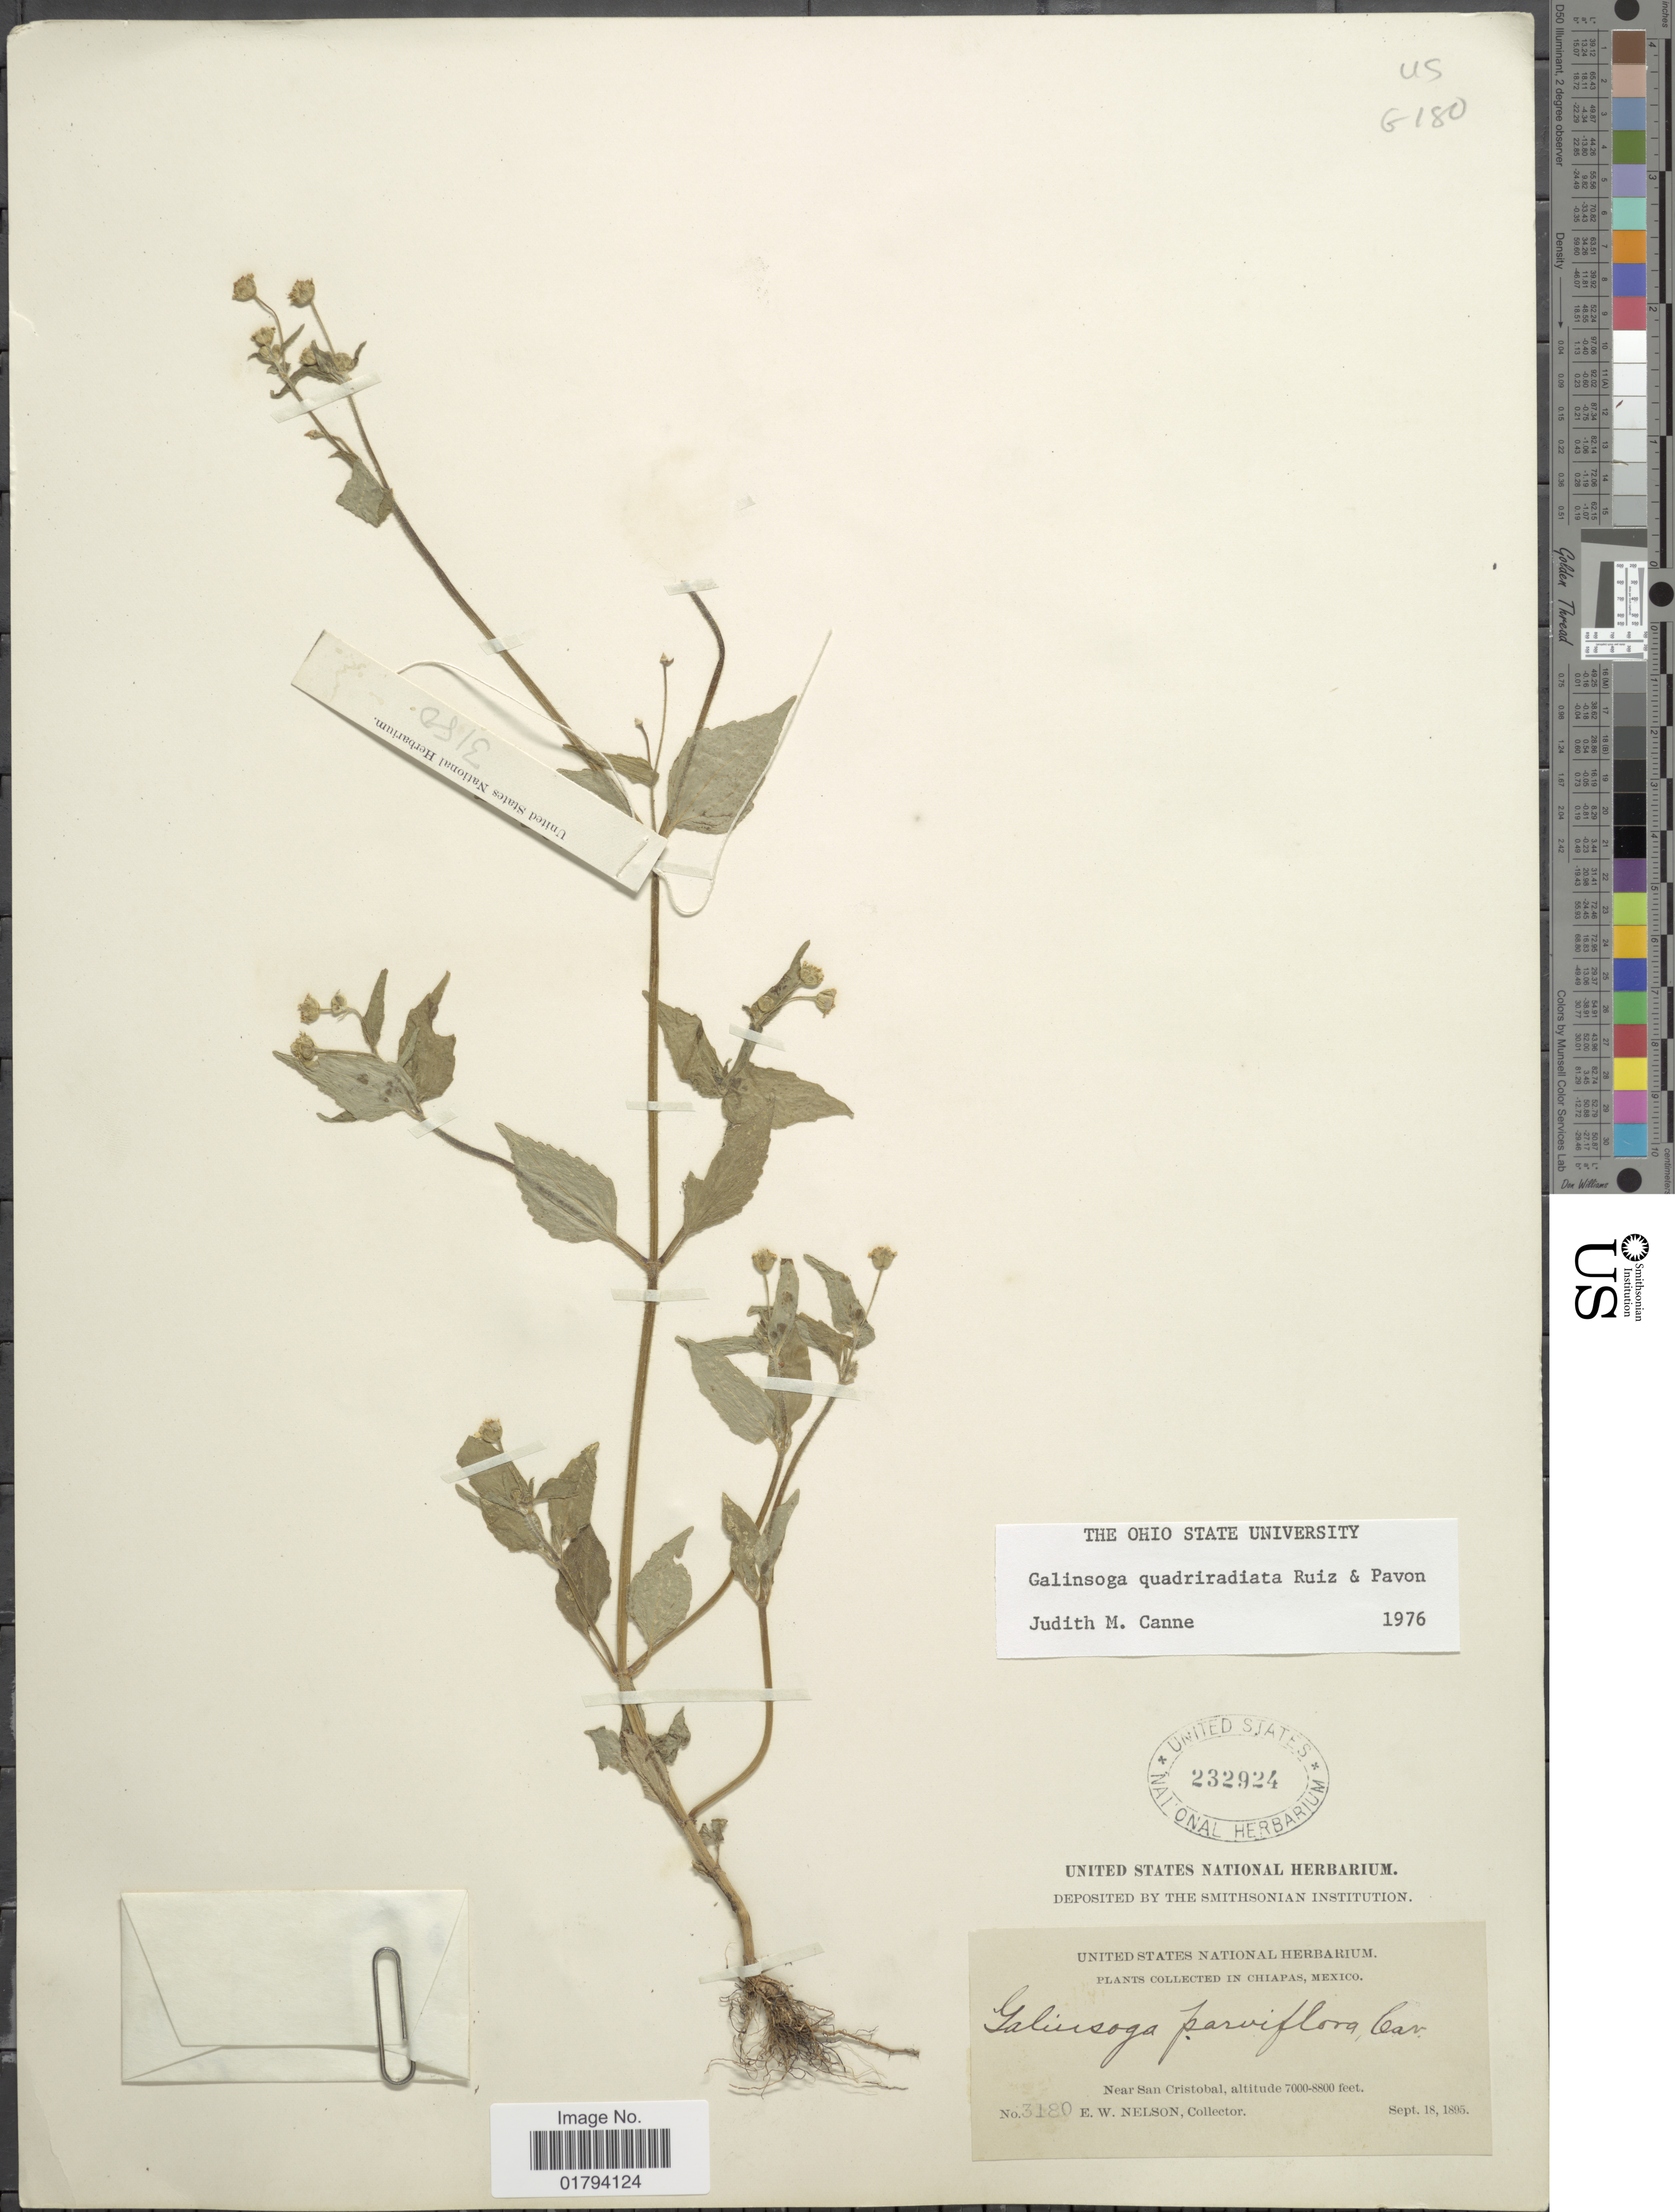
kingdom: Plantae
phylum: Tracheophyta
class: Magnoliopsida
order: Asterales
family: Asteraceae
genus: Galinsoga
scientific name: Galinsoga quadriradiata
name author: Ruiz & Pav.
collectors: E. W. Nelson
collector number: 3180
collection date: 1895-09-18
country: Mexico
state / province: Chiapas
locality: Near San Cristobal.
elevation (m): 2134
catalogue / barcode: US 232924